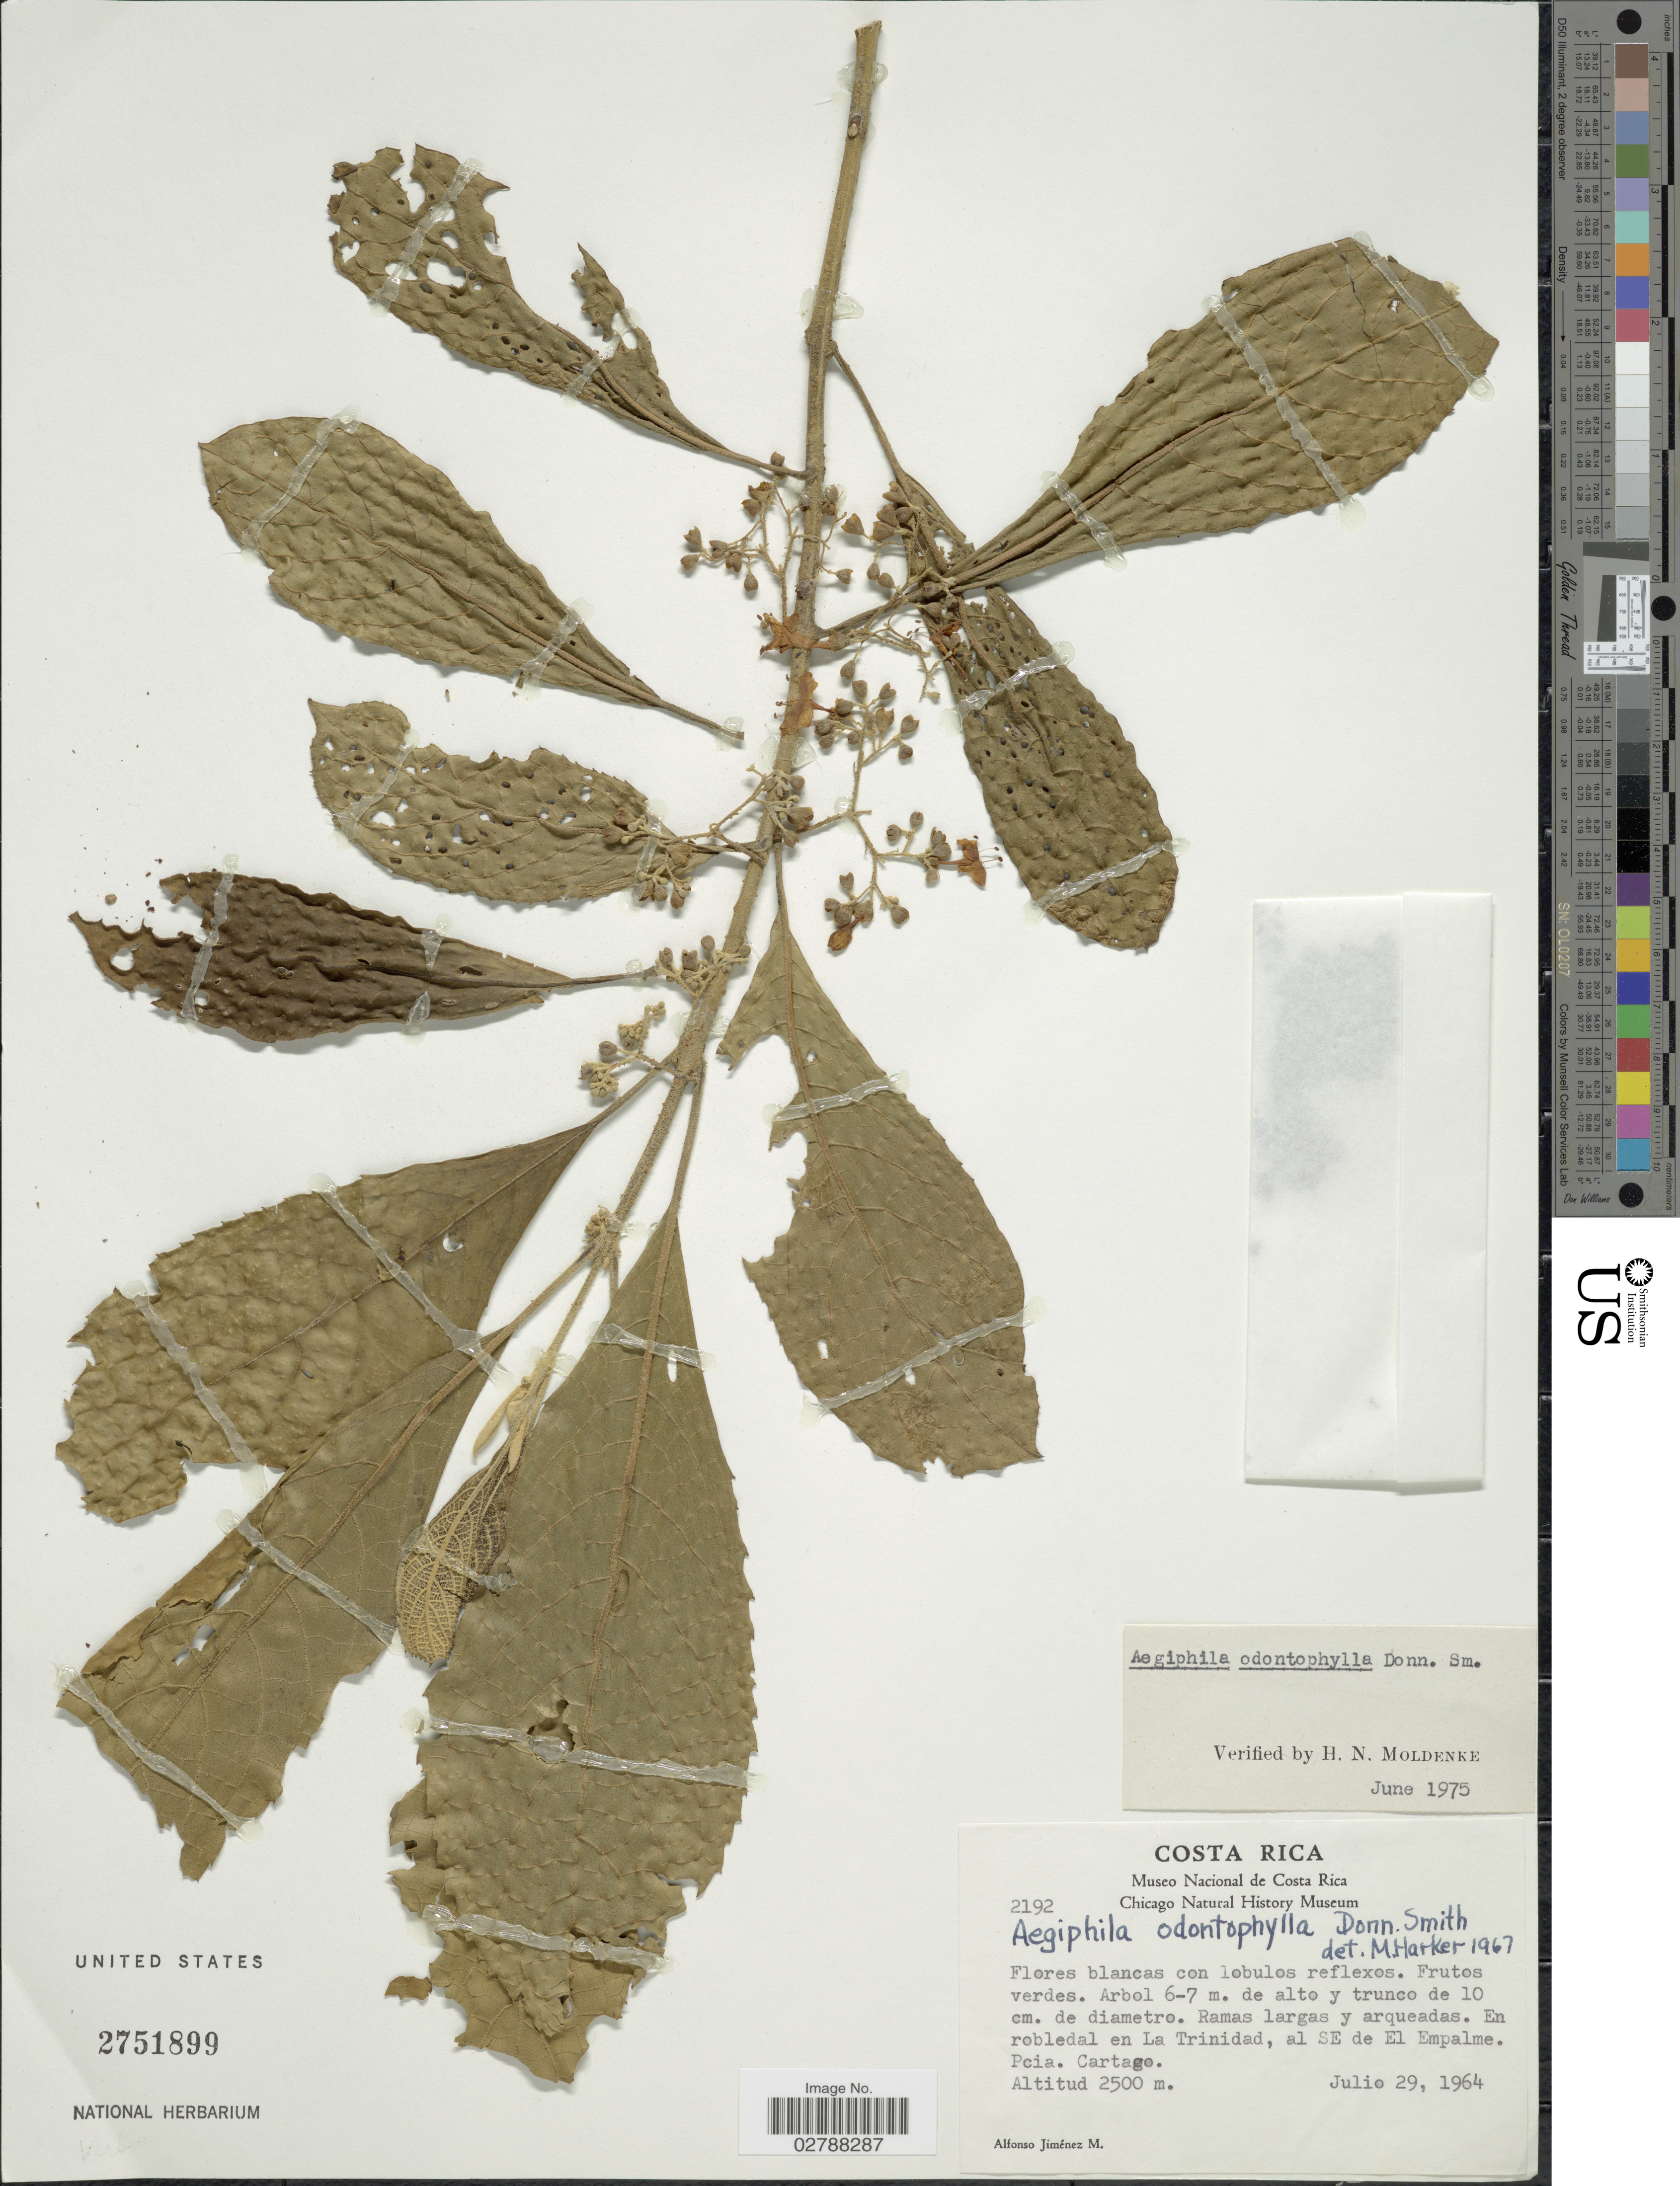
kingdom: Plantae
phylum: Tracheophyta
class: Magnoliopsida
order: Lamiales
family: Lamiaceae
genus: Aegiphila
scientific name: Aegiphila odontophylla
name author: Donn. Sm.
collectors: A. Jimenez M.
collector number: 2192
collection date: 1964-07-29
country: Costa Rica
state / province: Cartago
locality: En robledal en La Trinidad, al SE de El Empalme. Pcia. Cartago.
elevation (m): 2500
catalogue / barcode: US 2751899